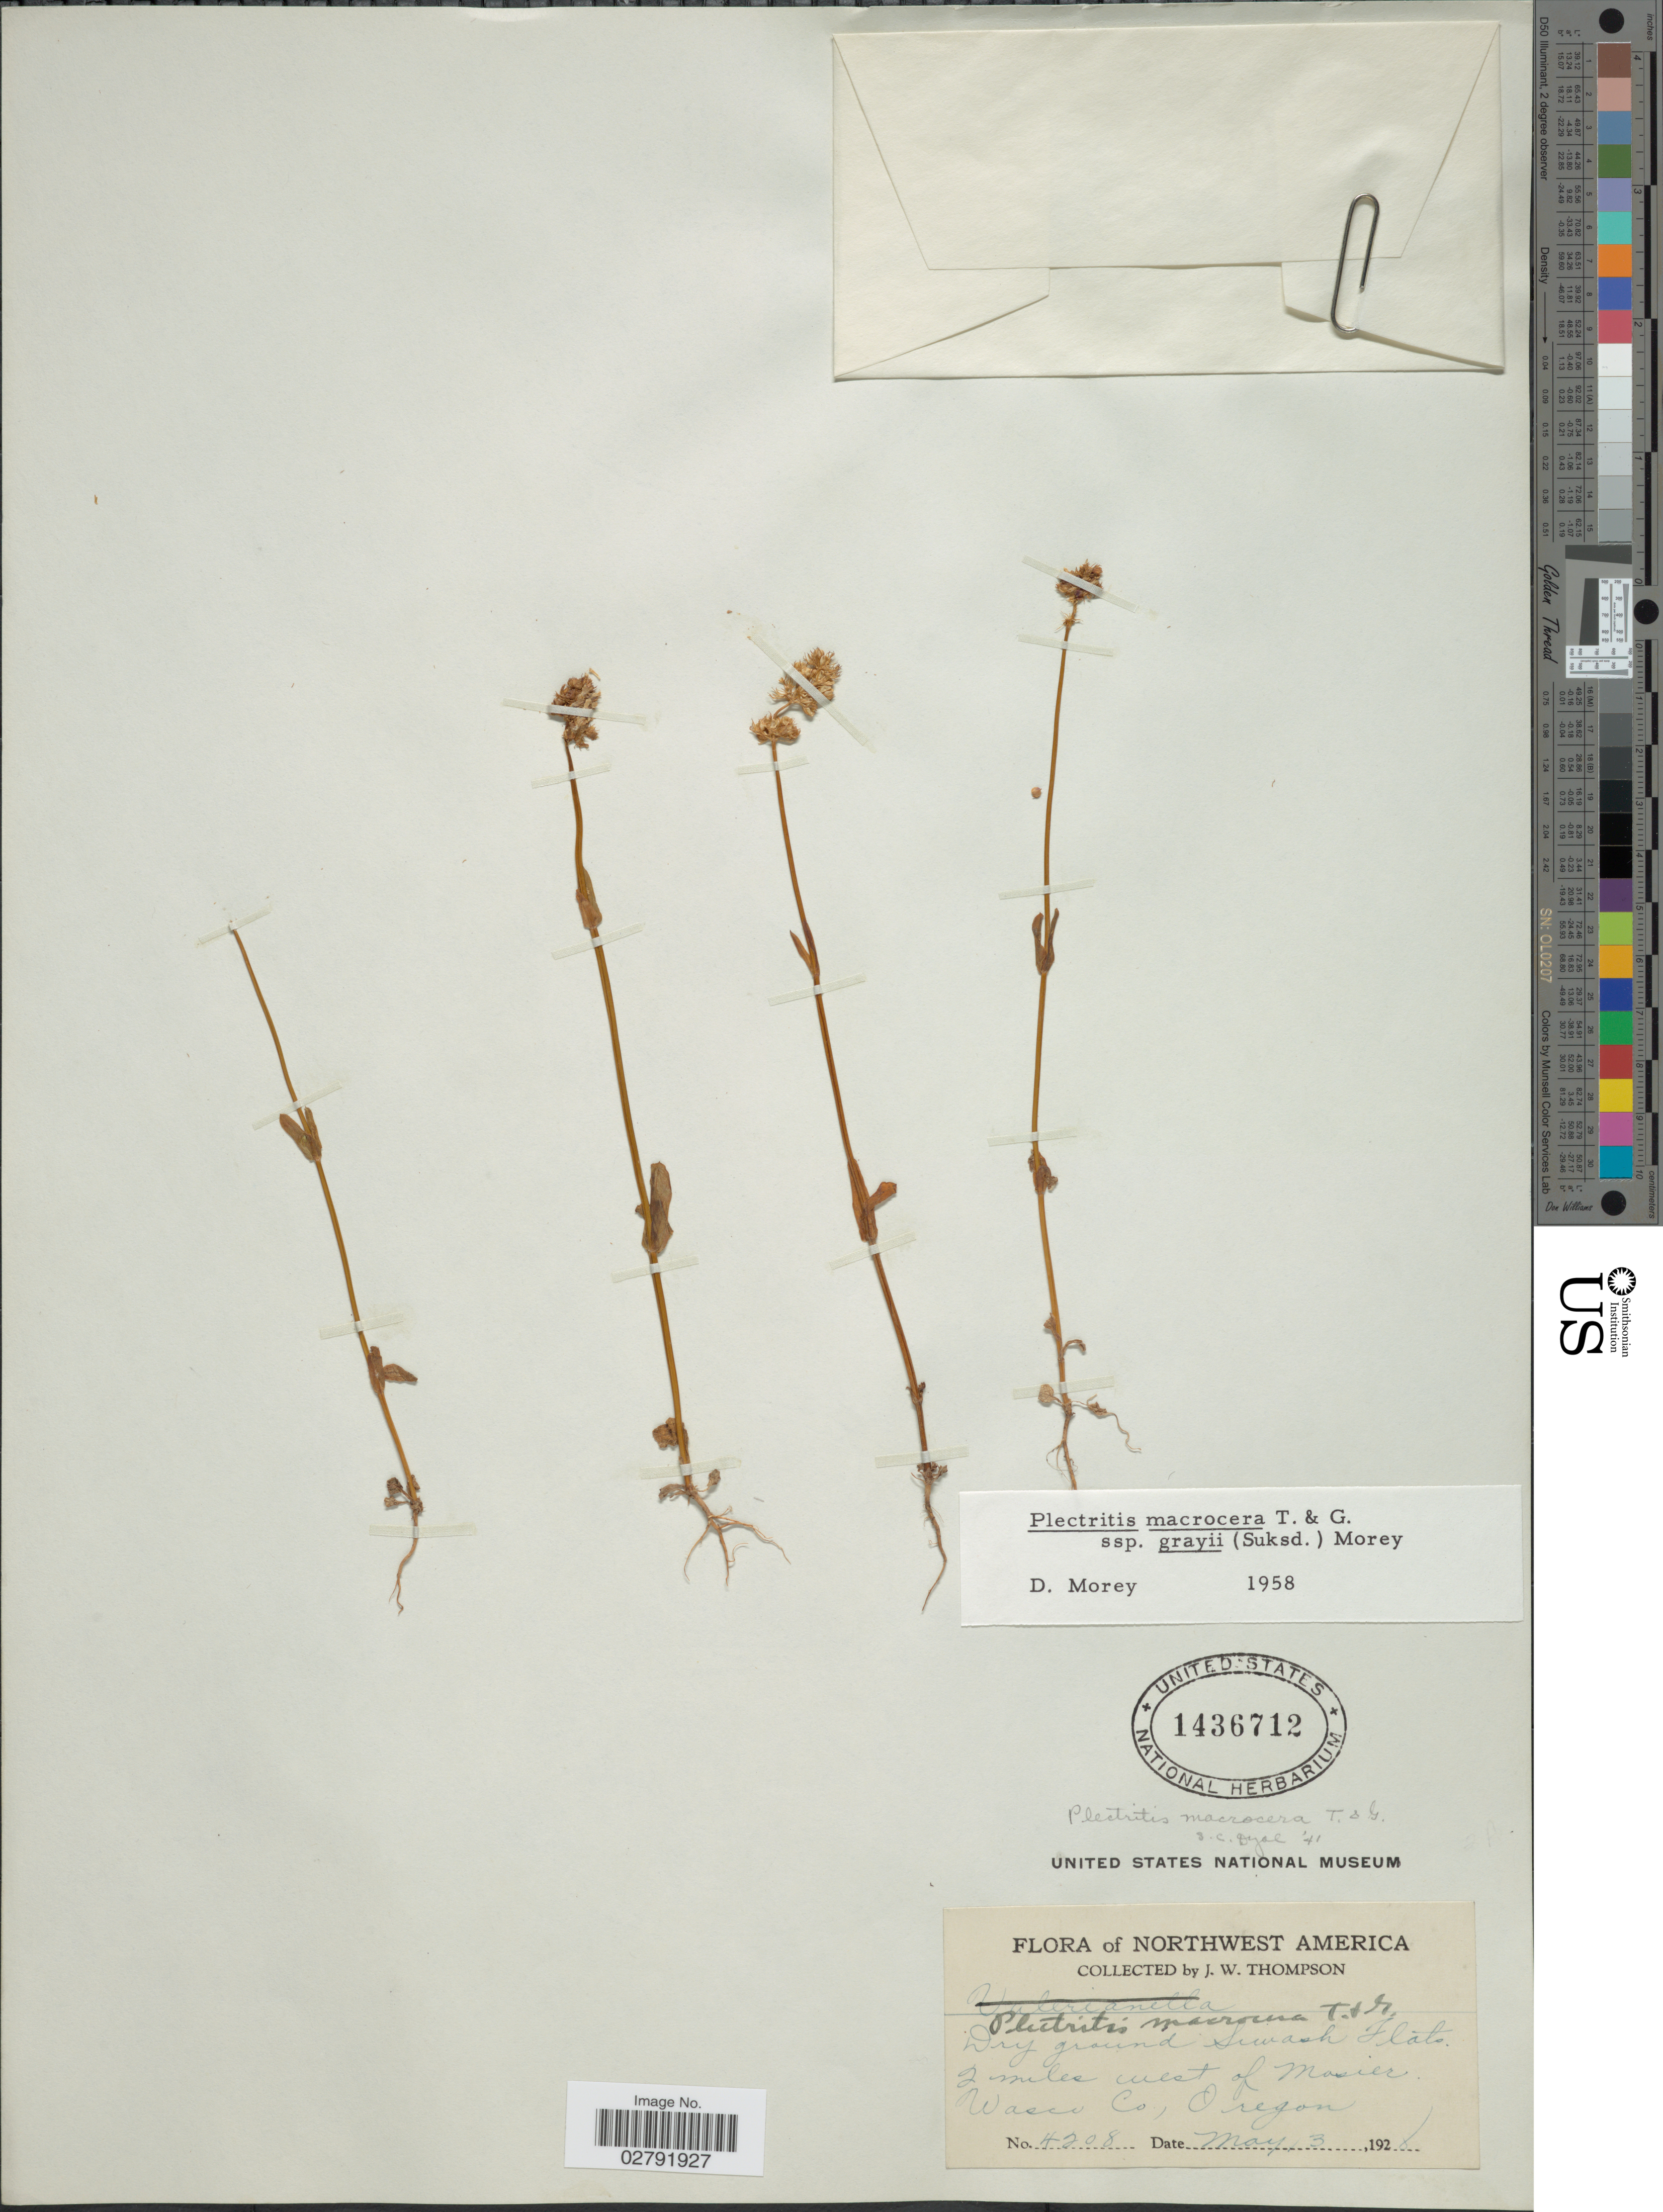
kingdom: Plantae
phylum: Tracheophyta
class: Magnoliopsida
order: Dipsacales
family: Caprifoliaceae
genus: Plectritis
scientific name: Plectritis macrocera subsp. grayi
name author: (Suksd.) Morey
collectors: J. W. Thompson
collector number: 4208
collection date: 1926-05-03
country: United States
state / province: Oregon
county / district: Wasco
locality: Dry ground Siwash Flats. 2 miles west of Mosier. Wasco Co.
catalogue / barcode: US 1436712